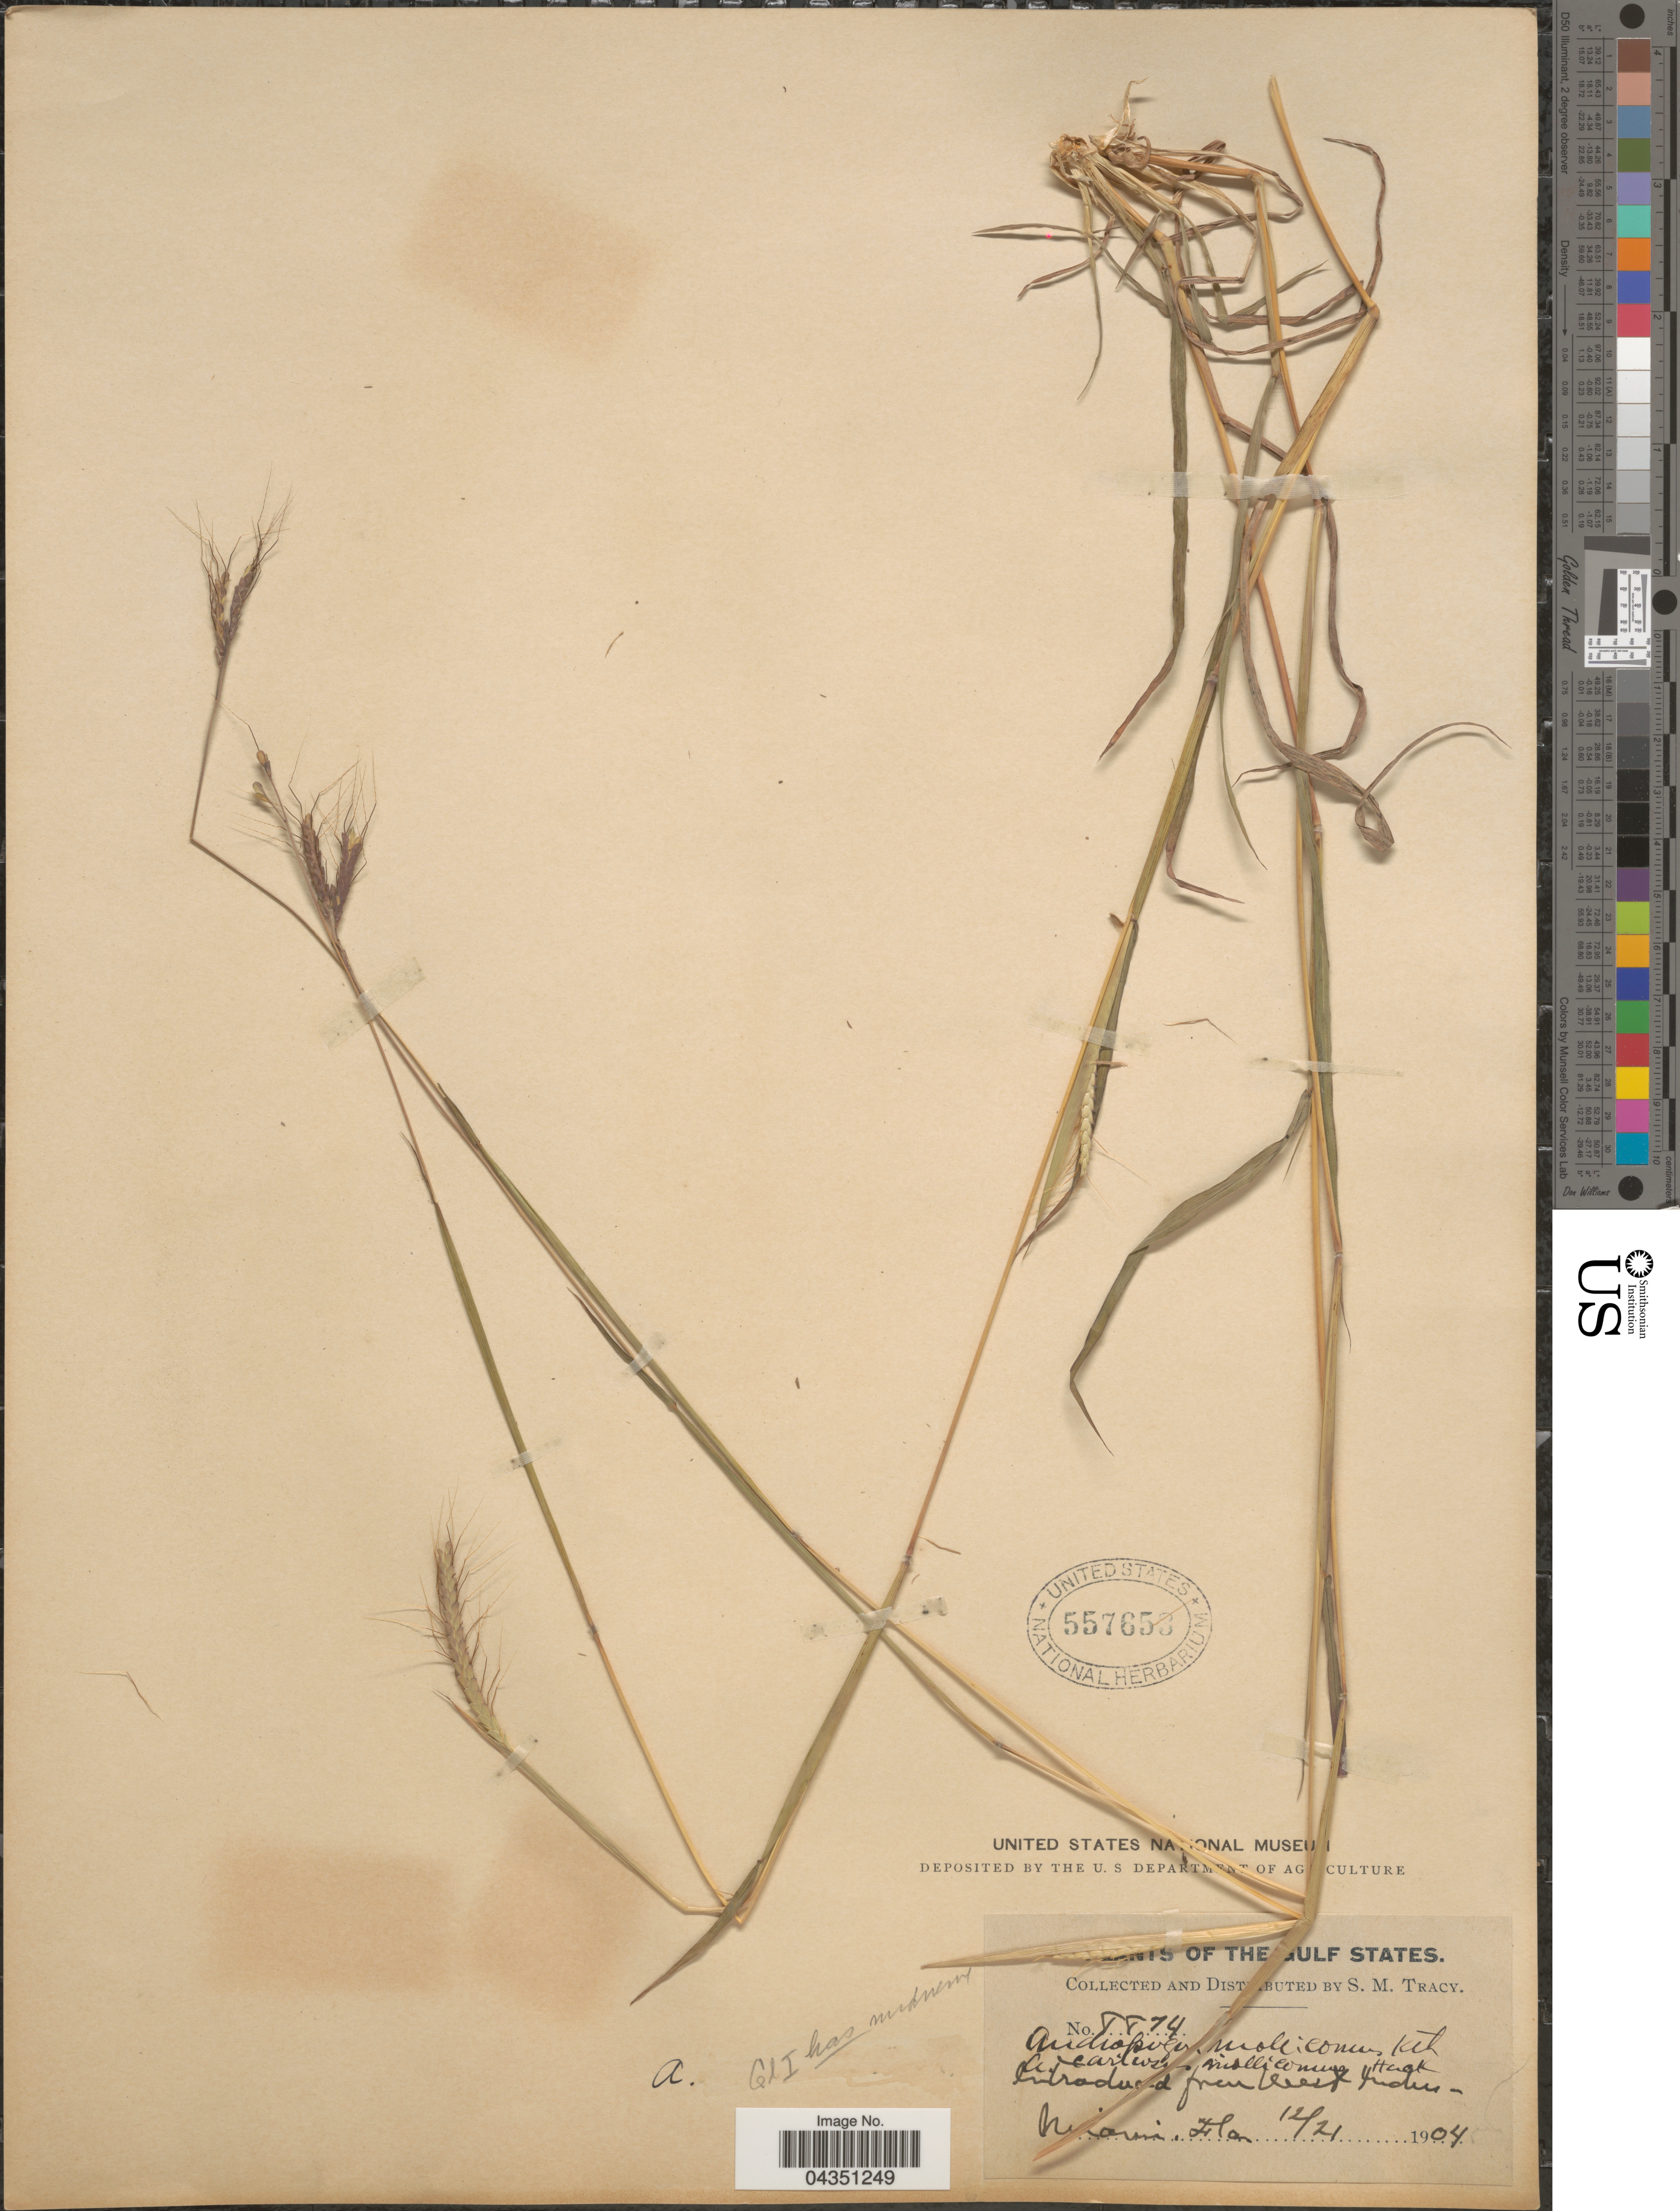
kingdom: Plantae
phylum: Tracheophyta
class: Liliopsida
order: Poales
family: Poaceae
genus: Dichanthium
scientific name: Dichanthium aristatum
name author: (Poir.) C.E. Hubb.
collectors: S. M. Tracy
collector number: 8874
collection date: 1904-12-21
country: United States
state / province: Florida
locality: The Gulf States. Miami.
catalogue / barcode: US 557653